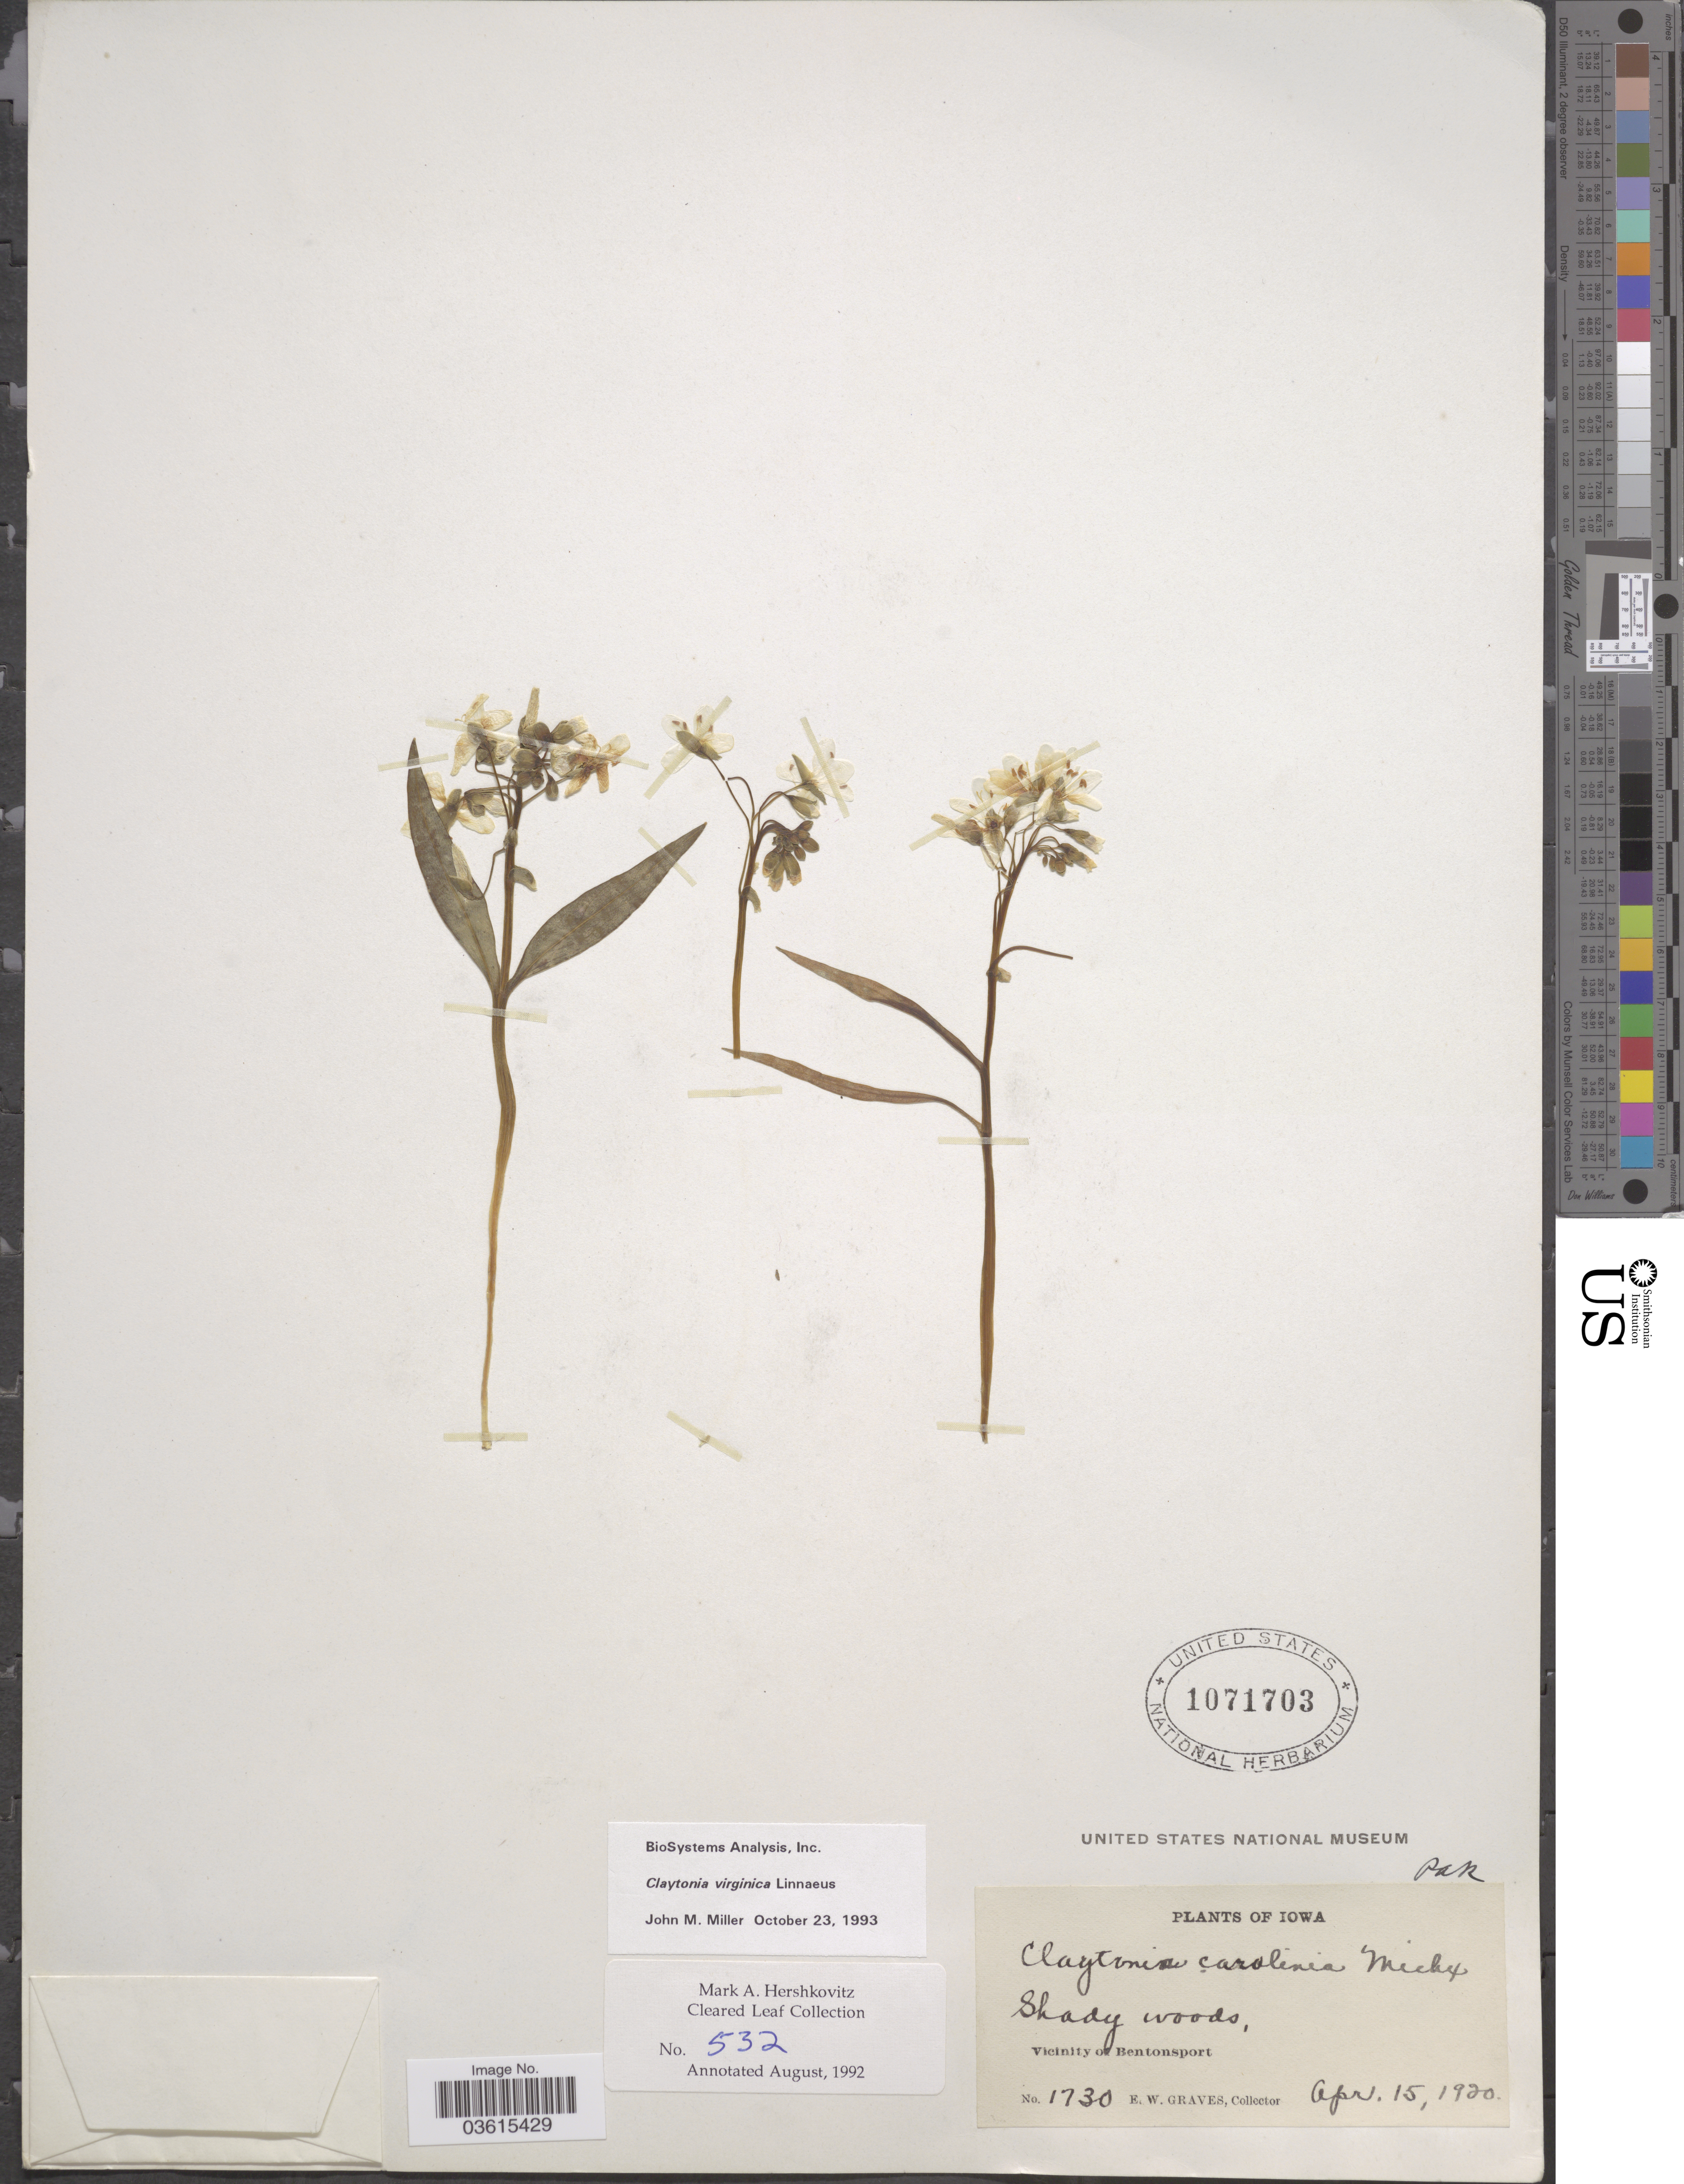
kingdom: Plantae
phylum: Tracheophyta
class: Magnoliopsida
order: Caryophyllales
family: Montiaceae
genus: Claytonia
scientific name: Claytonia virginica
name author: L.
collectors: E. Graves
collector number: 1730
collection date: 1920-04-15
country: United States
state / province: Iowa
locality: Shady woods, Vicinity of Bentonsport.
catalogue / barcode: US 1071703